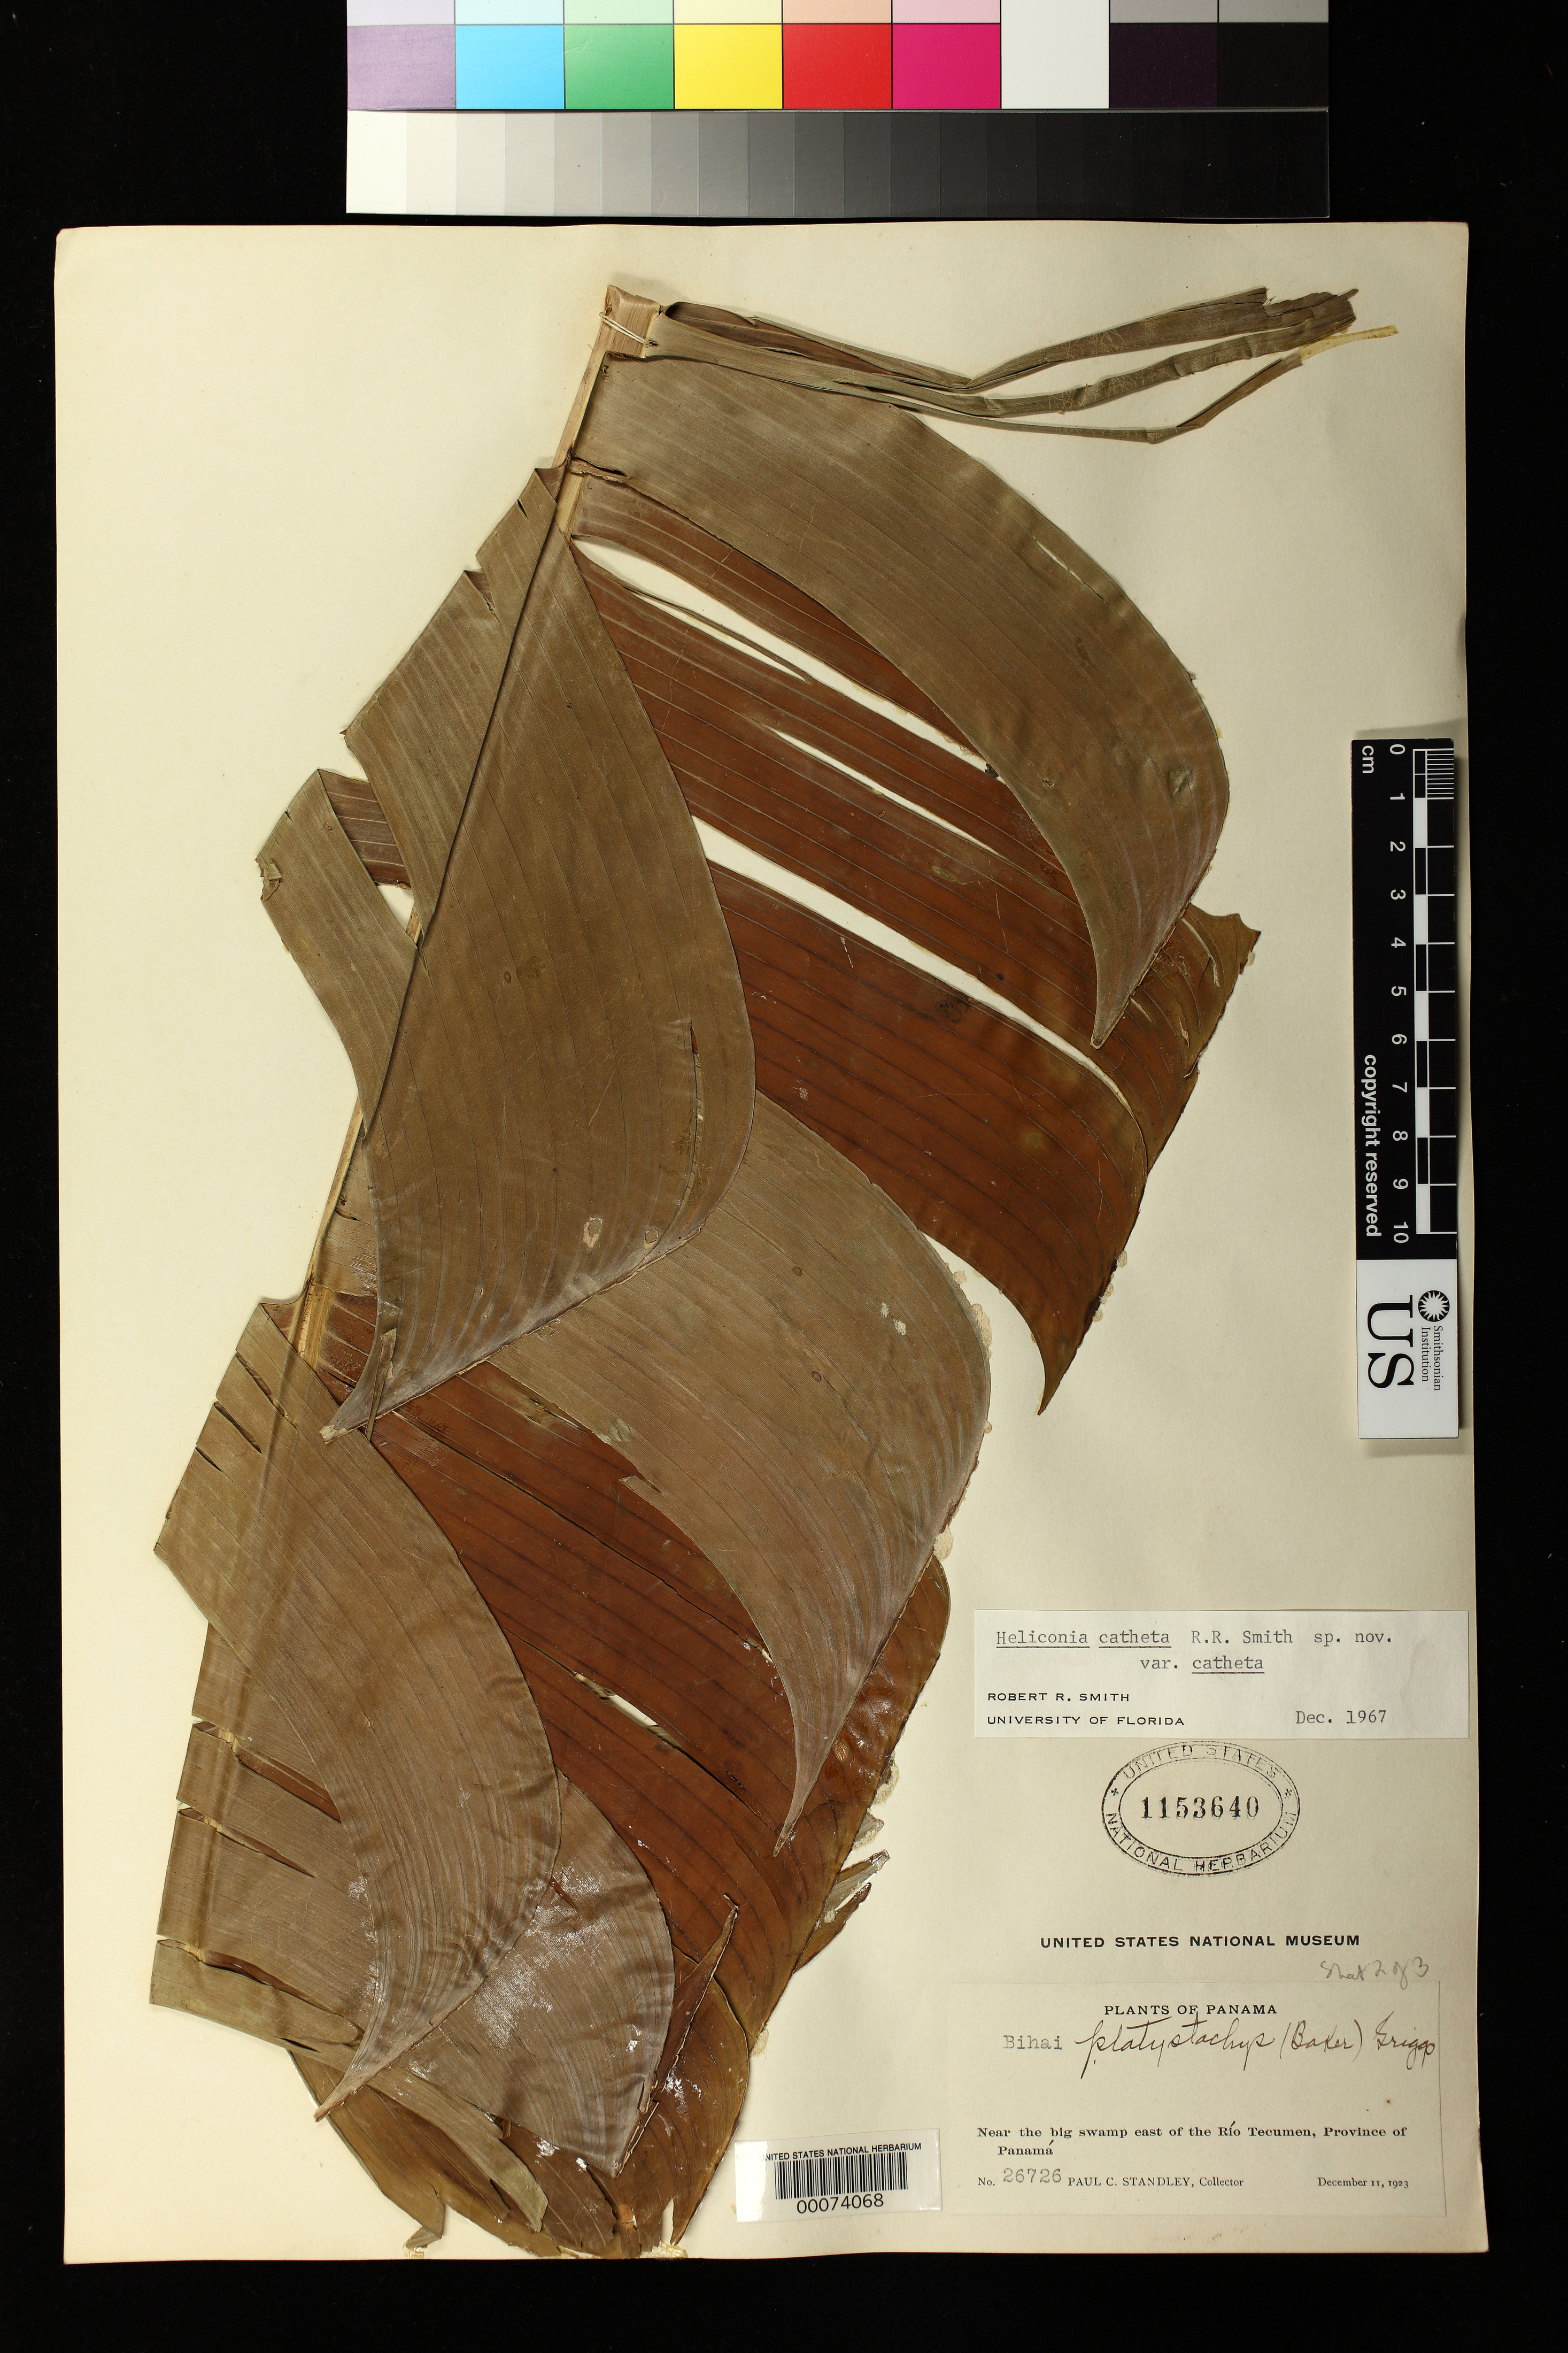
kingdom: Plantae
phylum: Tracheophyta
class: Liliopsida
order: Zingiberales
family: Heliconiaceae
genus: Heliconia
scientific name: Heliconia platystachys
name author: Baker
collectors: P. C. Standley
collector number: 26726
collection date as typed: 11 Dec 1923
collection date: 1923-12-11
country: Panama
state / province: Panamá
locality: Near the big swamp E of Rio Tecumen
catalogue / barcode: US 1153640